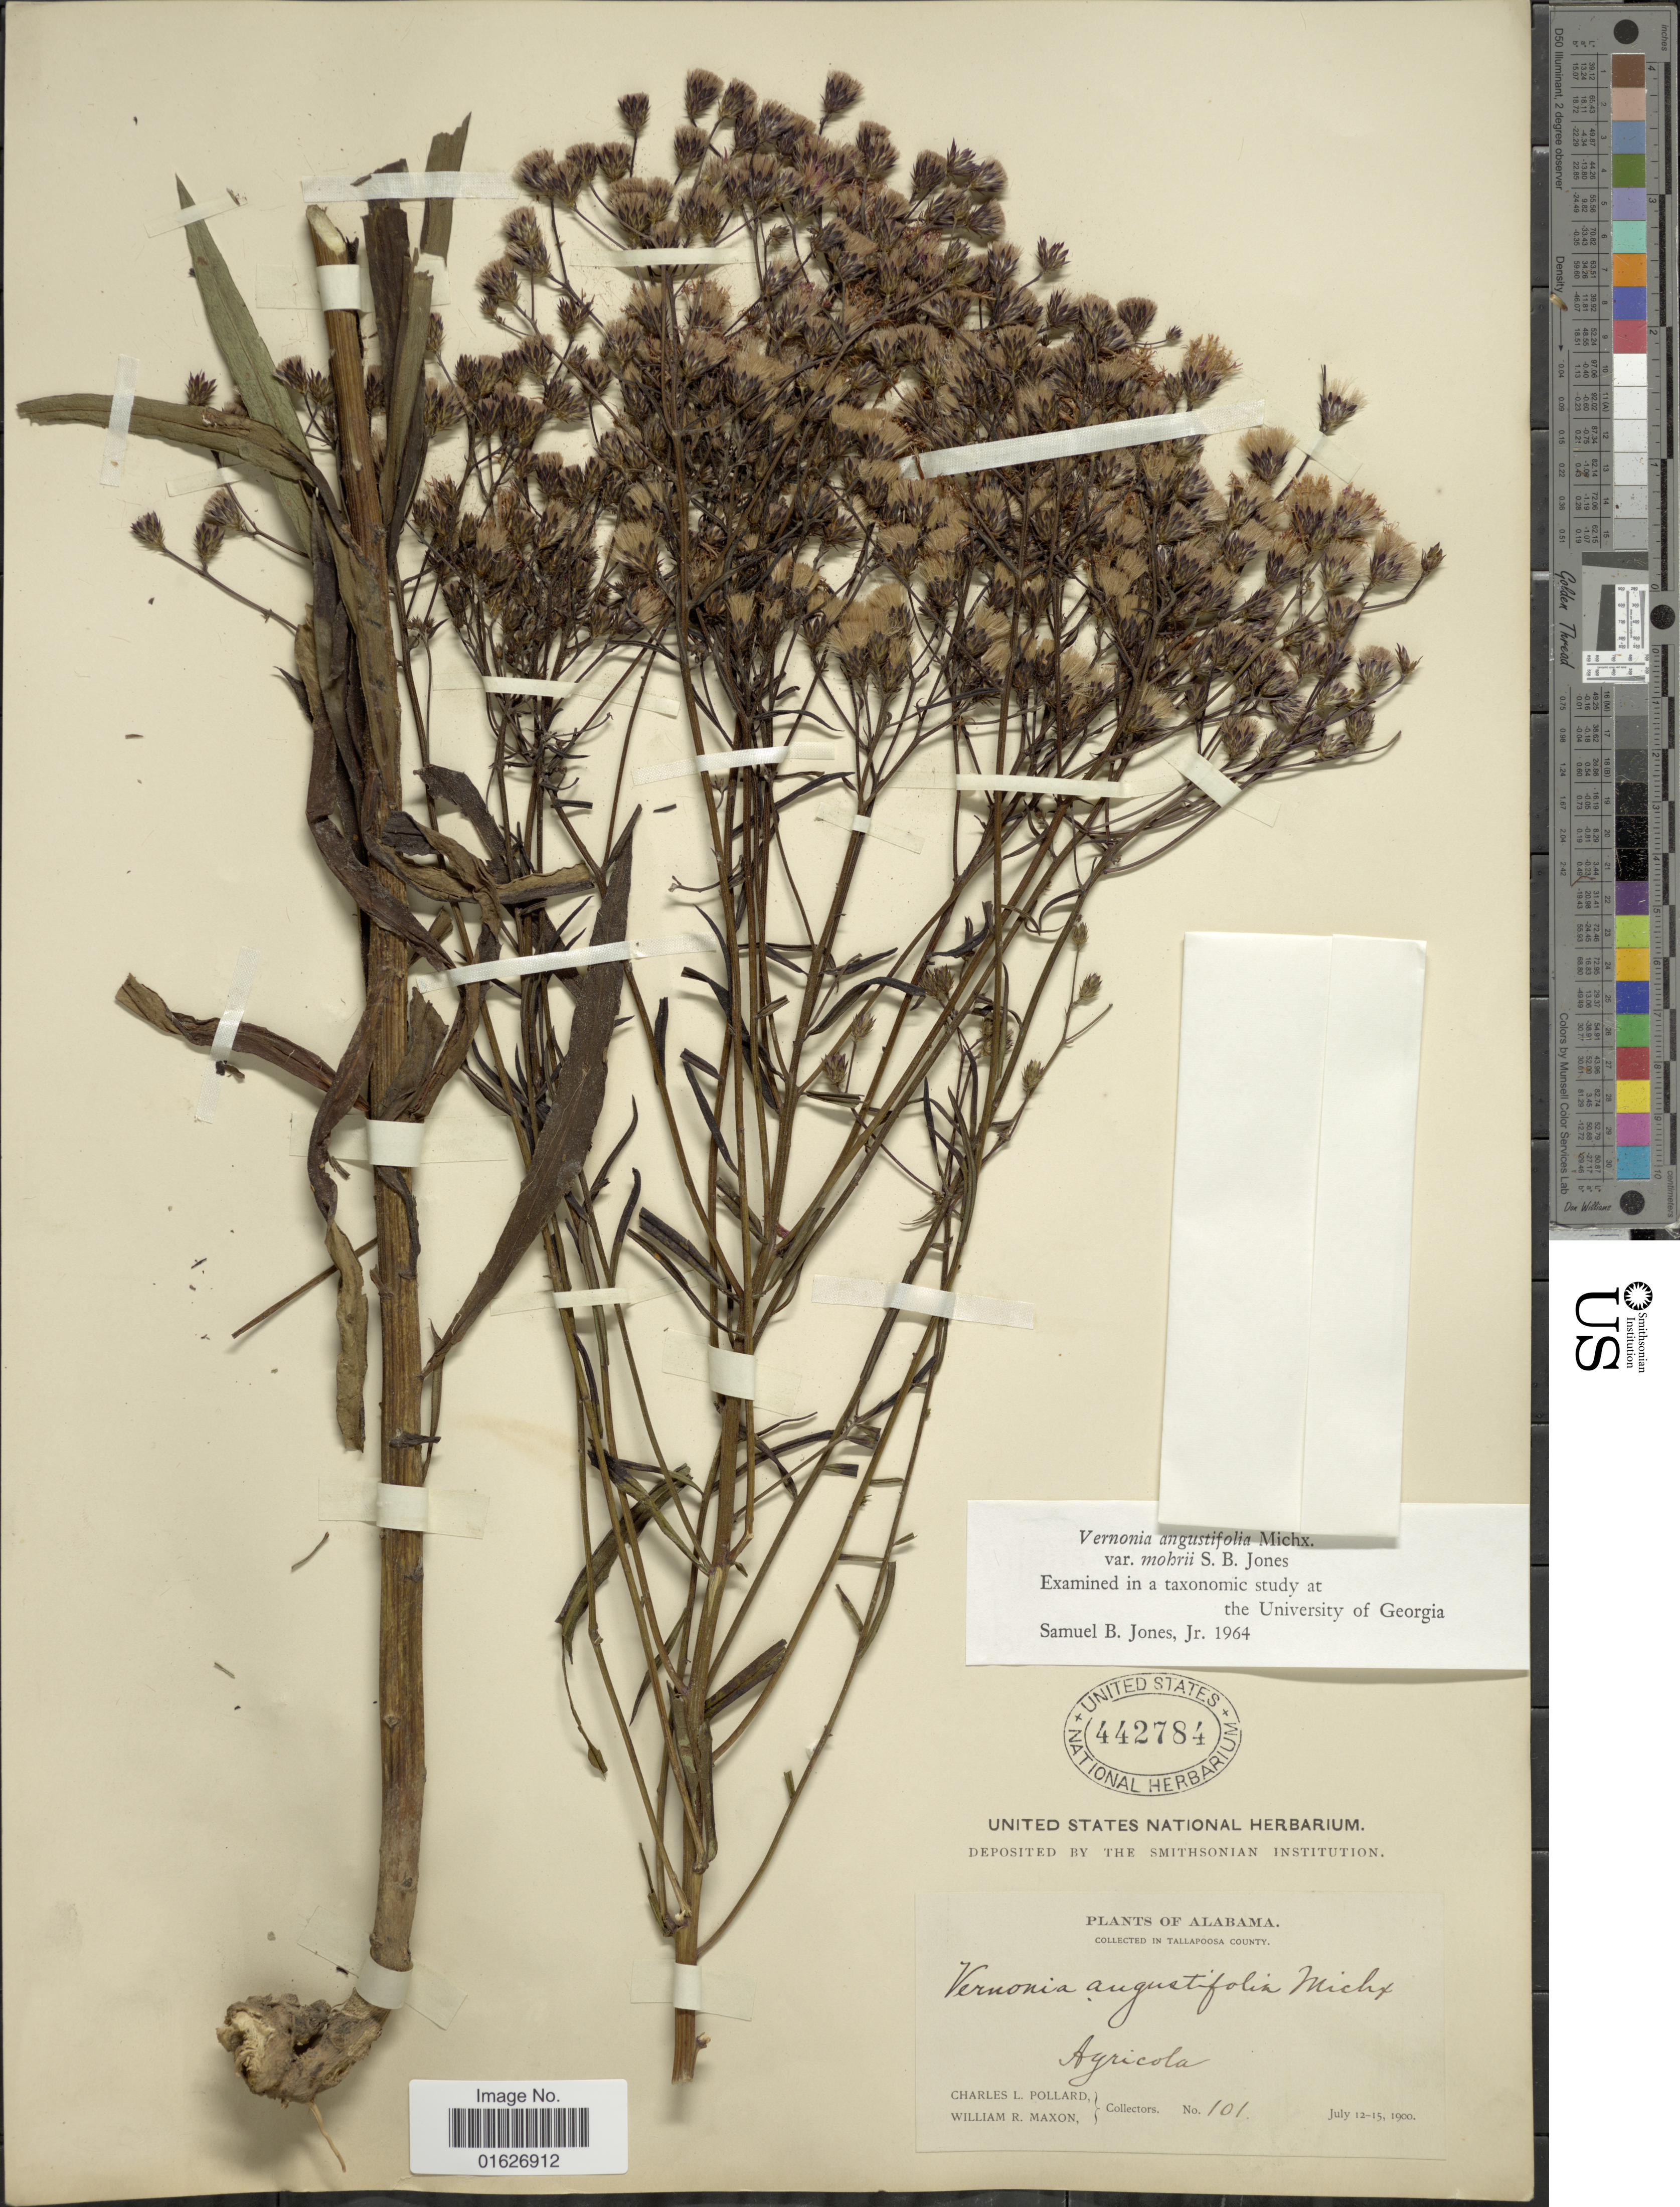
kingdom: Plantae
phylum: Tracheophyta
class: Magnoliopsida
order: Asterales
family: Asteraceae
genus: Vernonia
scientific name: Vernonia angustifolia var. mohrii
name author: S.B. Jones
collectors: C. L. Pollard & W. R. Maxon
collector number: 101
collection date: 1900-07-12/1900-07-15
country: United States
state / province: Alabama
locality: Tallapoosa County, Agricola.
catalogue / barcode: US 442784